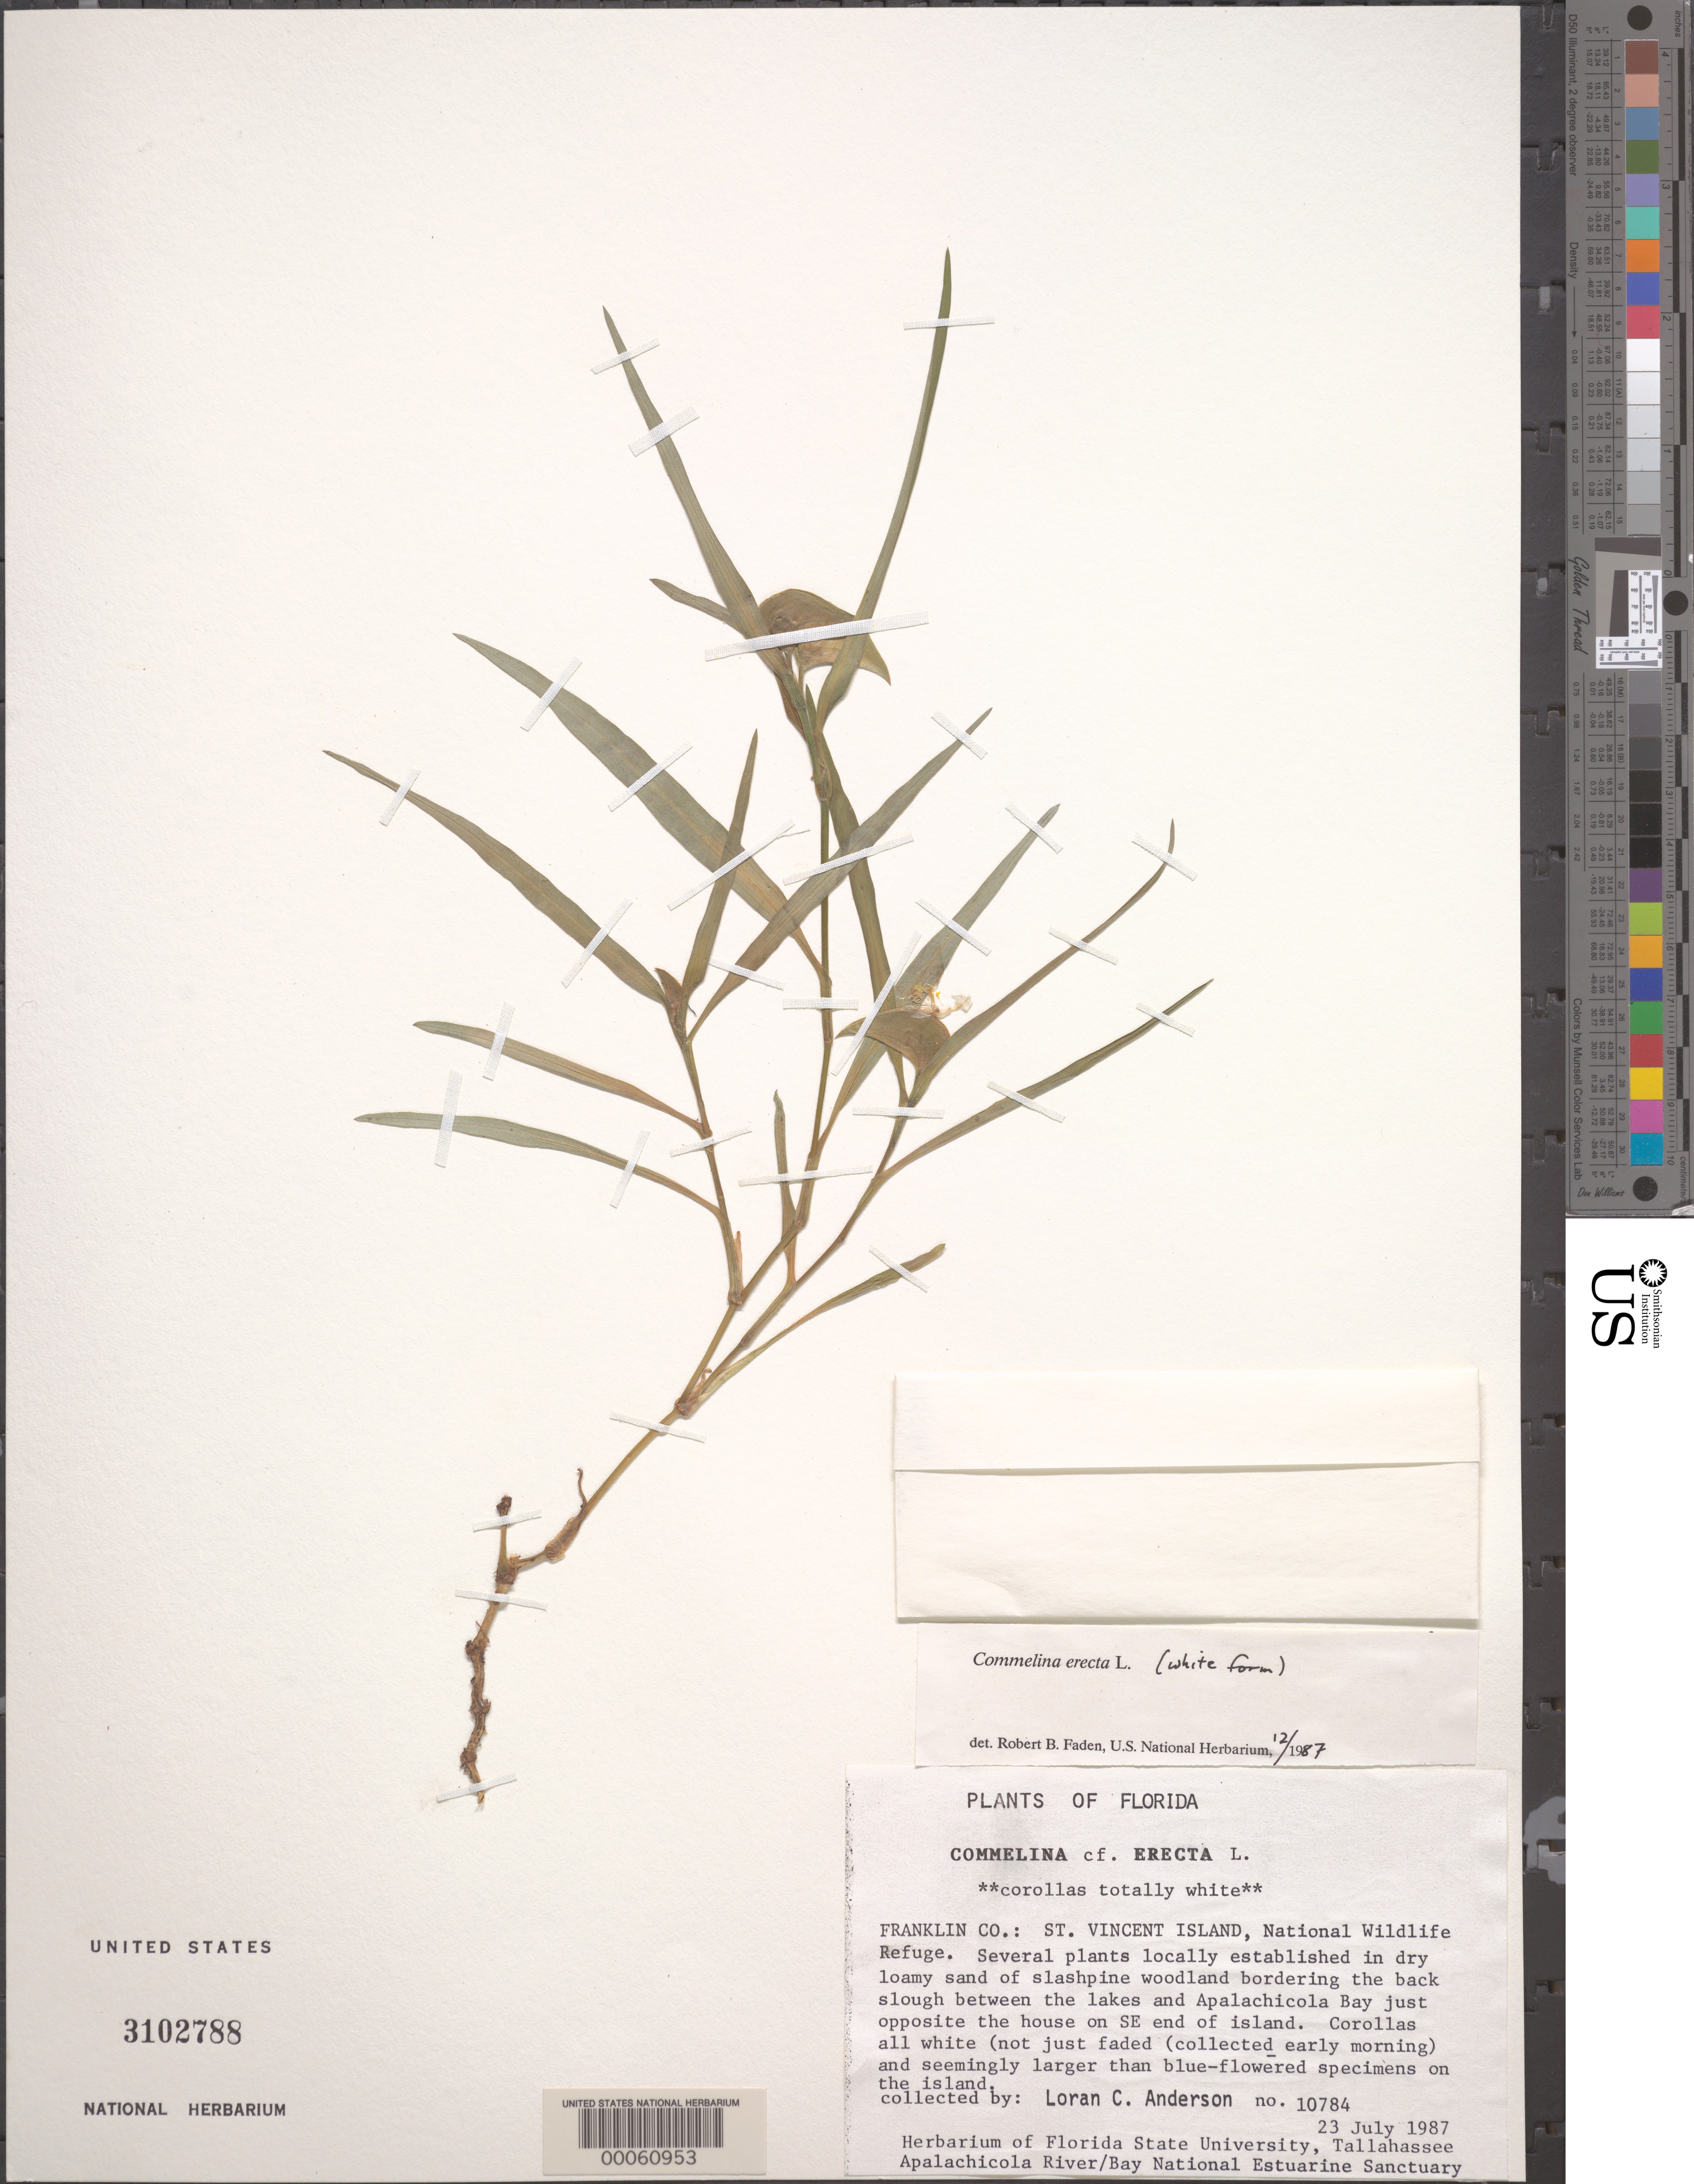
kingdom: Plantae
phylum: Tracheophyta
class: Liliopsida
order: Commelinales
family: Commelinaceae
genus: Commelina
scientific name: Commelina erecta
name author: L.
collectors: L. C. Anderson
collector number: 10784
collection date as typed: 23 Jul 1987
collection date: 1987-07-23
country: United States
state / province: Florida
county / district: Franklin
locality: St. vincent island, national wildlife refuge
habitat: Dry loamy sand of slashpine woodland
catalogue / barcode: US 3102788